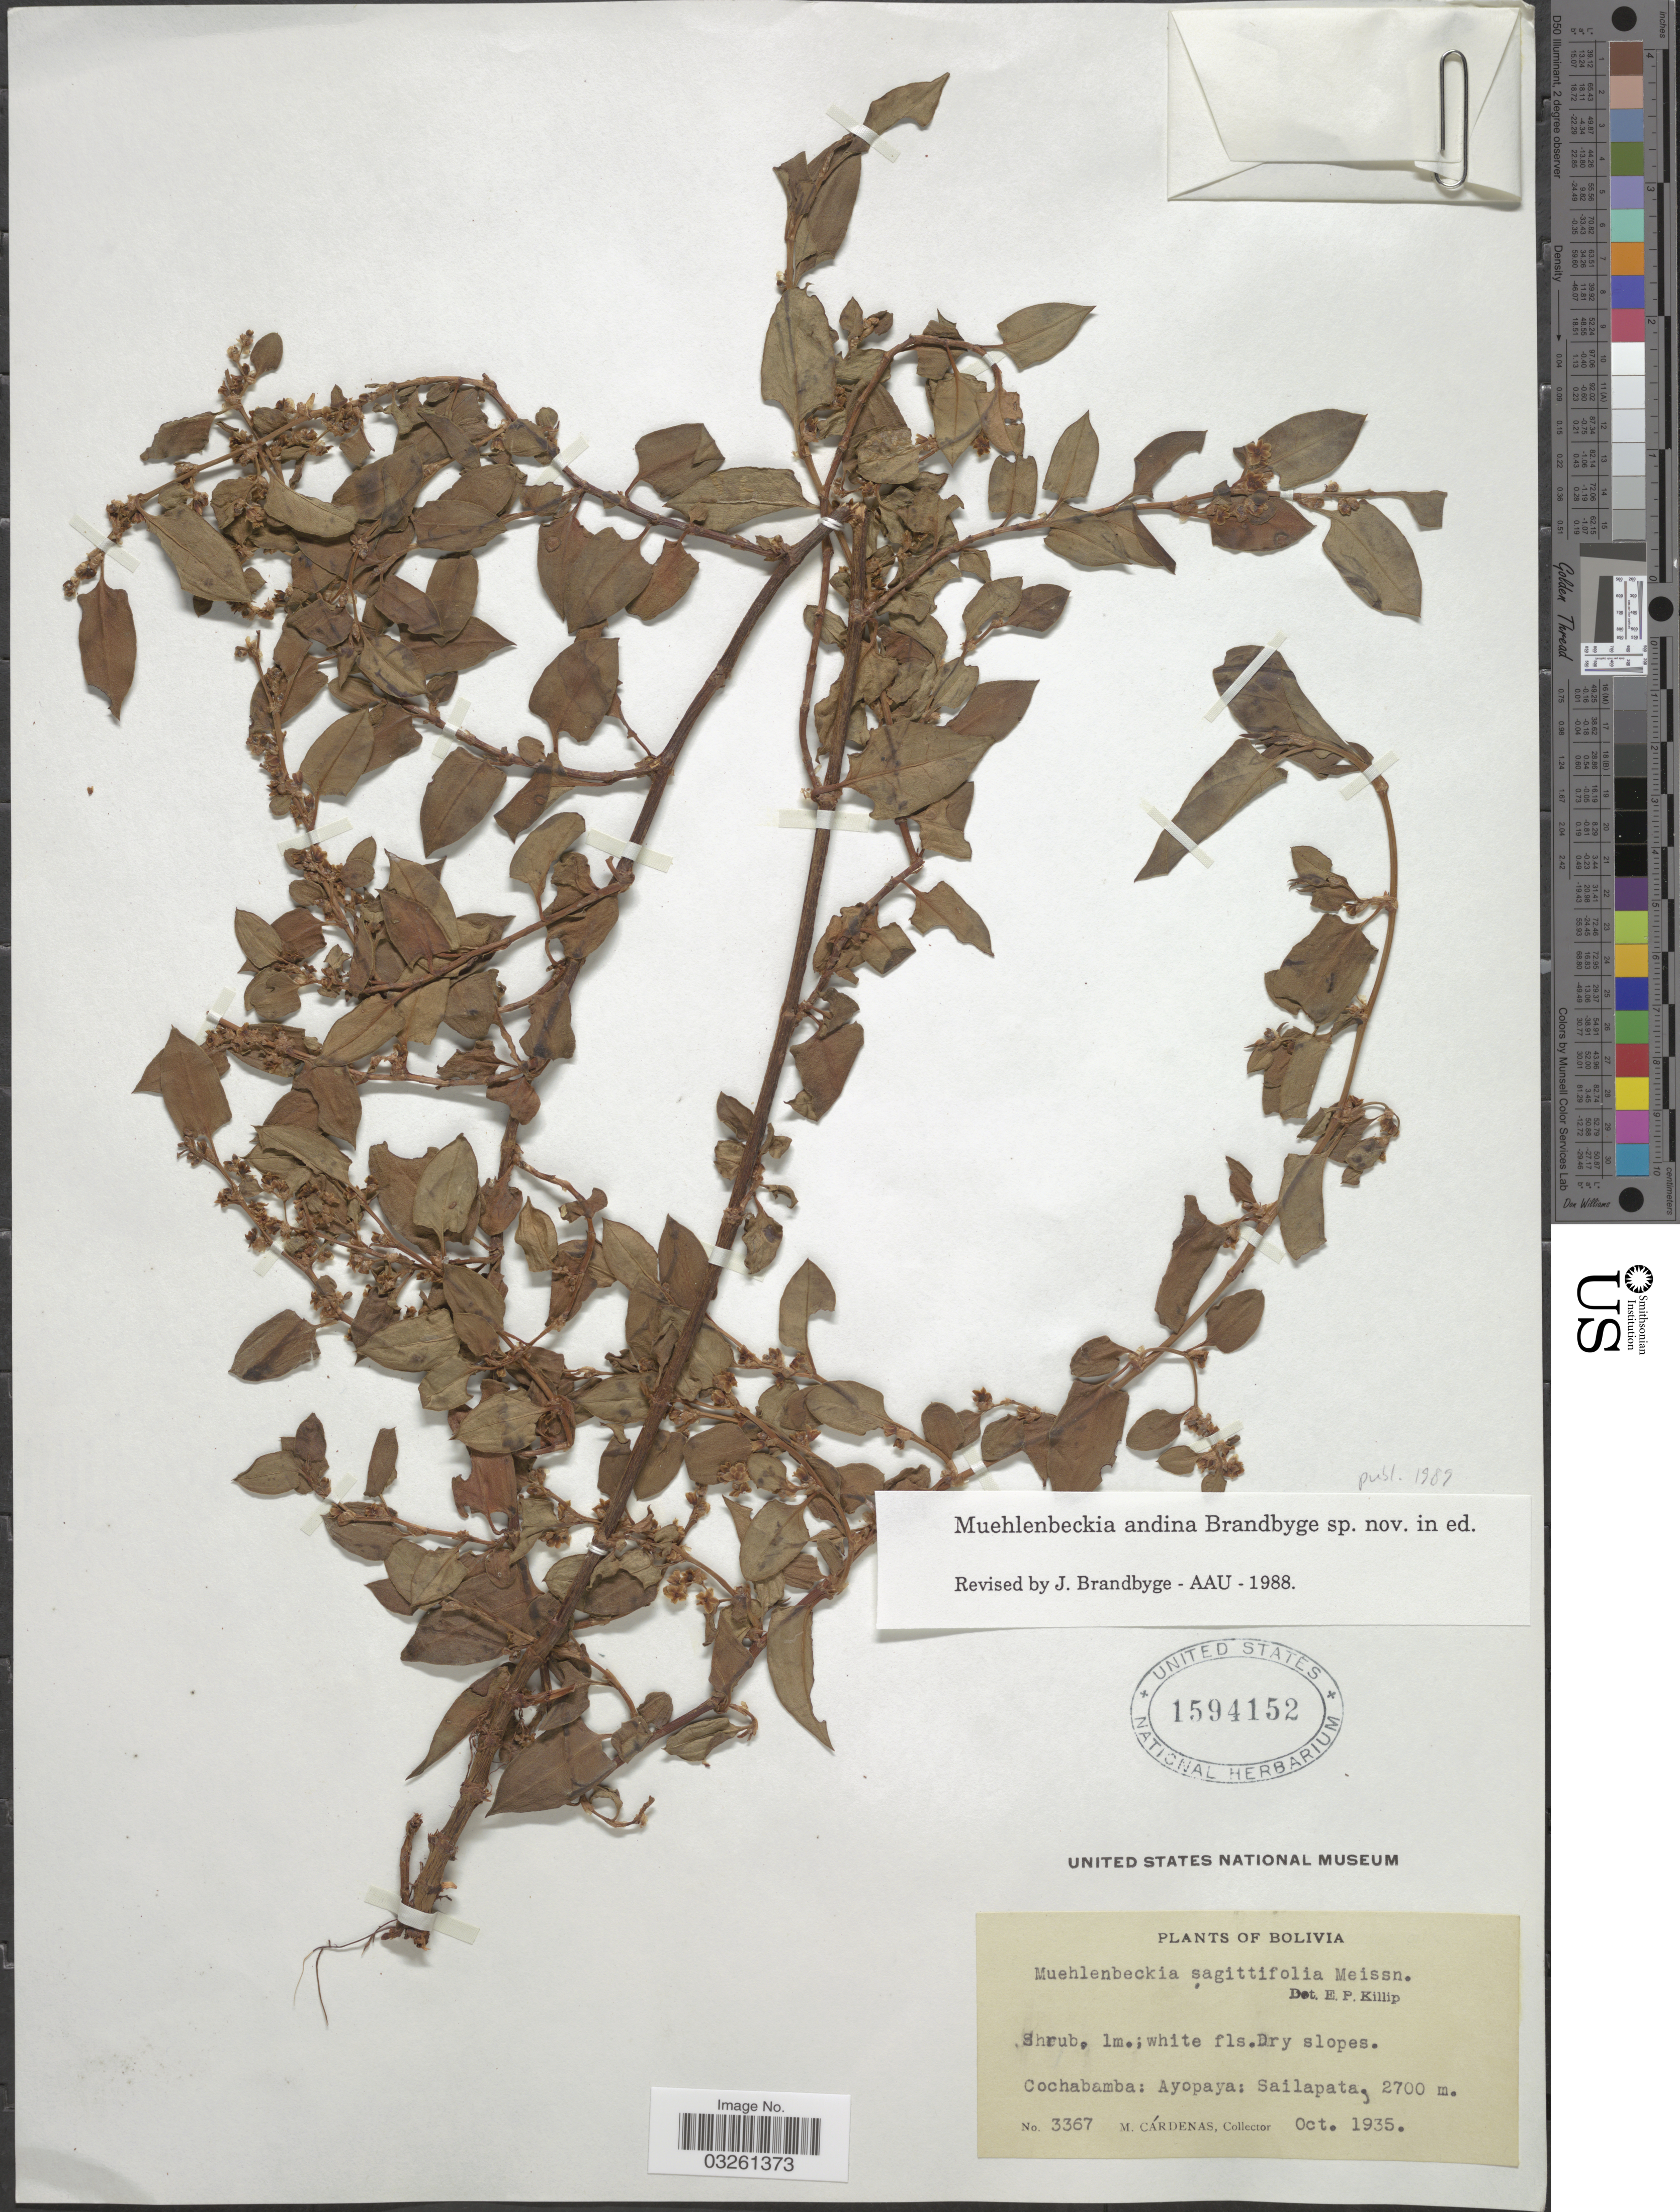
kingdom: Plantae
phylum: Tracheophyta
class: Magnoliopsida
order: Caryophyllales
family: Polygonaceae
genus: Muehlenbeckia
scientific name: Muehlenbeckia andina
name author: Brandbyge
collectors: M. Cárdenas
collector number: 3367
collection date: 1935-10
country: Bolivia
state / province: Cochabamba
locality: Ayopaya: Sailapata.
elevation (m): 2700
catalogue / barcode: US 1594152